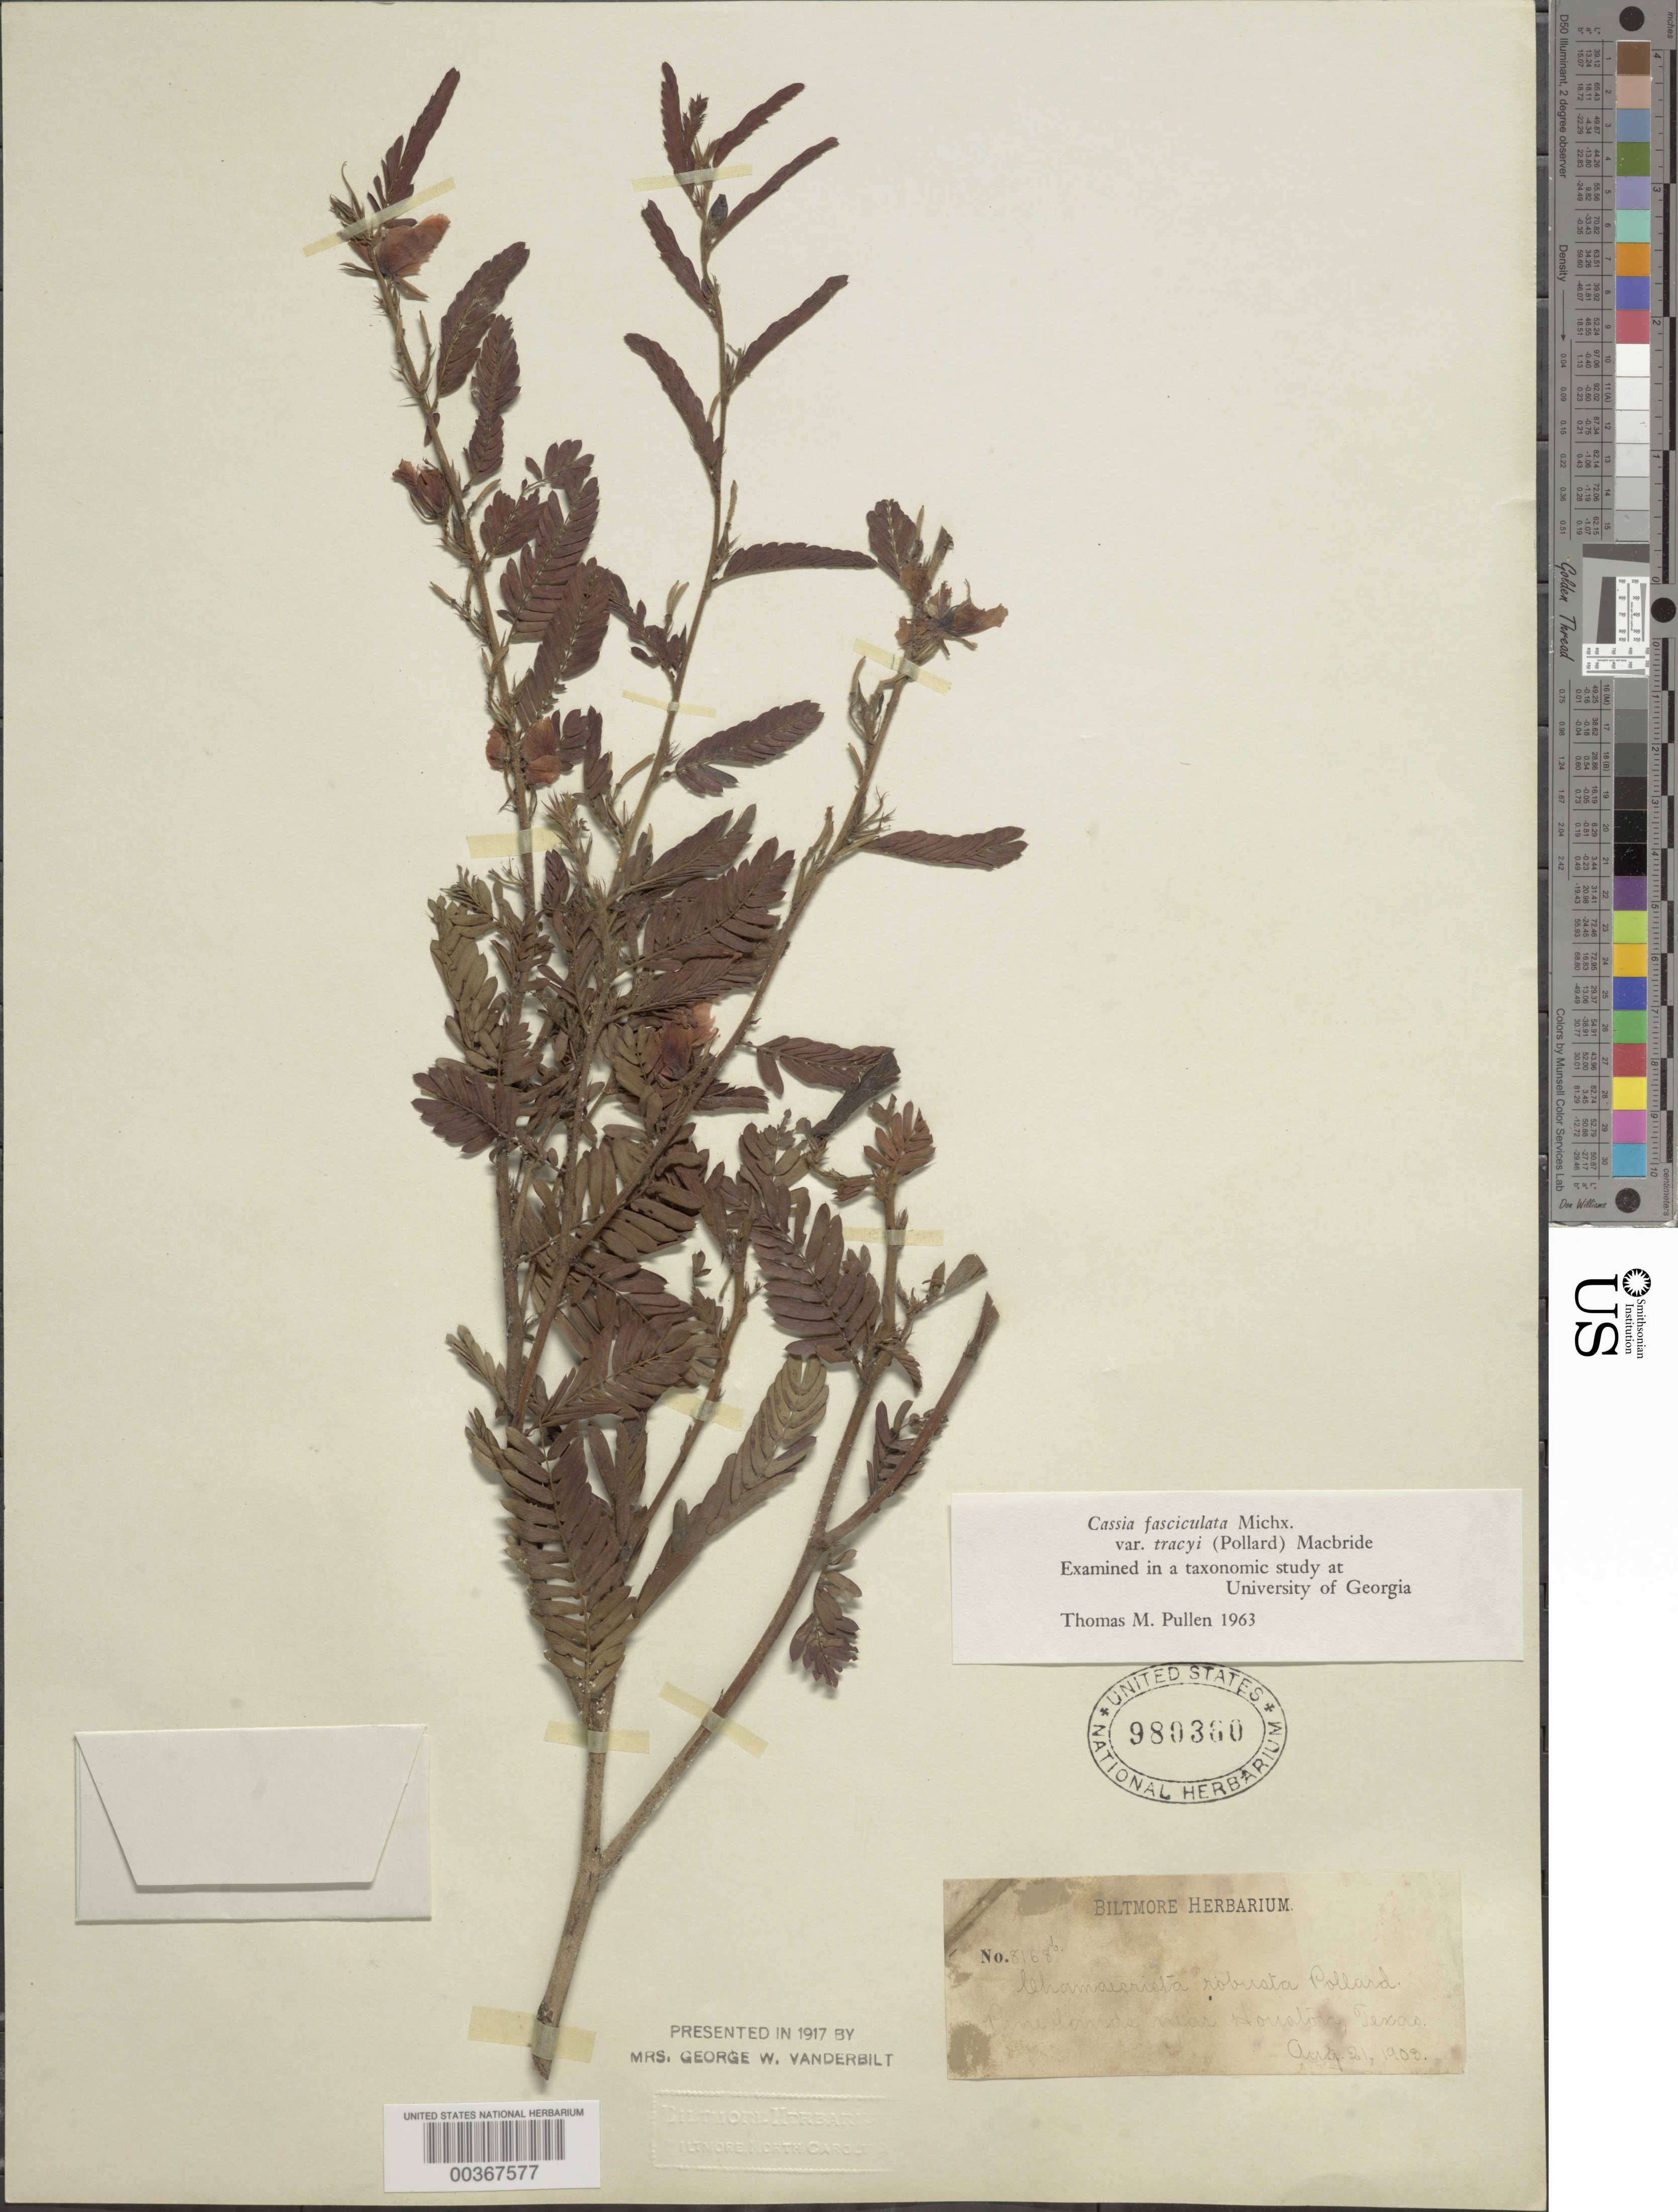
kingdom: Plantae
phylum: Tracheophyta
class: Magnoliopsida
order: Fabales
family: Fabaceae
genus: Chamaecrista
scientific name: Chamaecrista fasciculata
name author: (Michx.) Greene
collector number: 8168b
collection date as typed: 21 Aug 1908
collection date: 1908-08-21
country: United States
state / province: Texas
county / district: Harris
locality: Houston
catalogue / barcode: US 980360